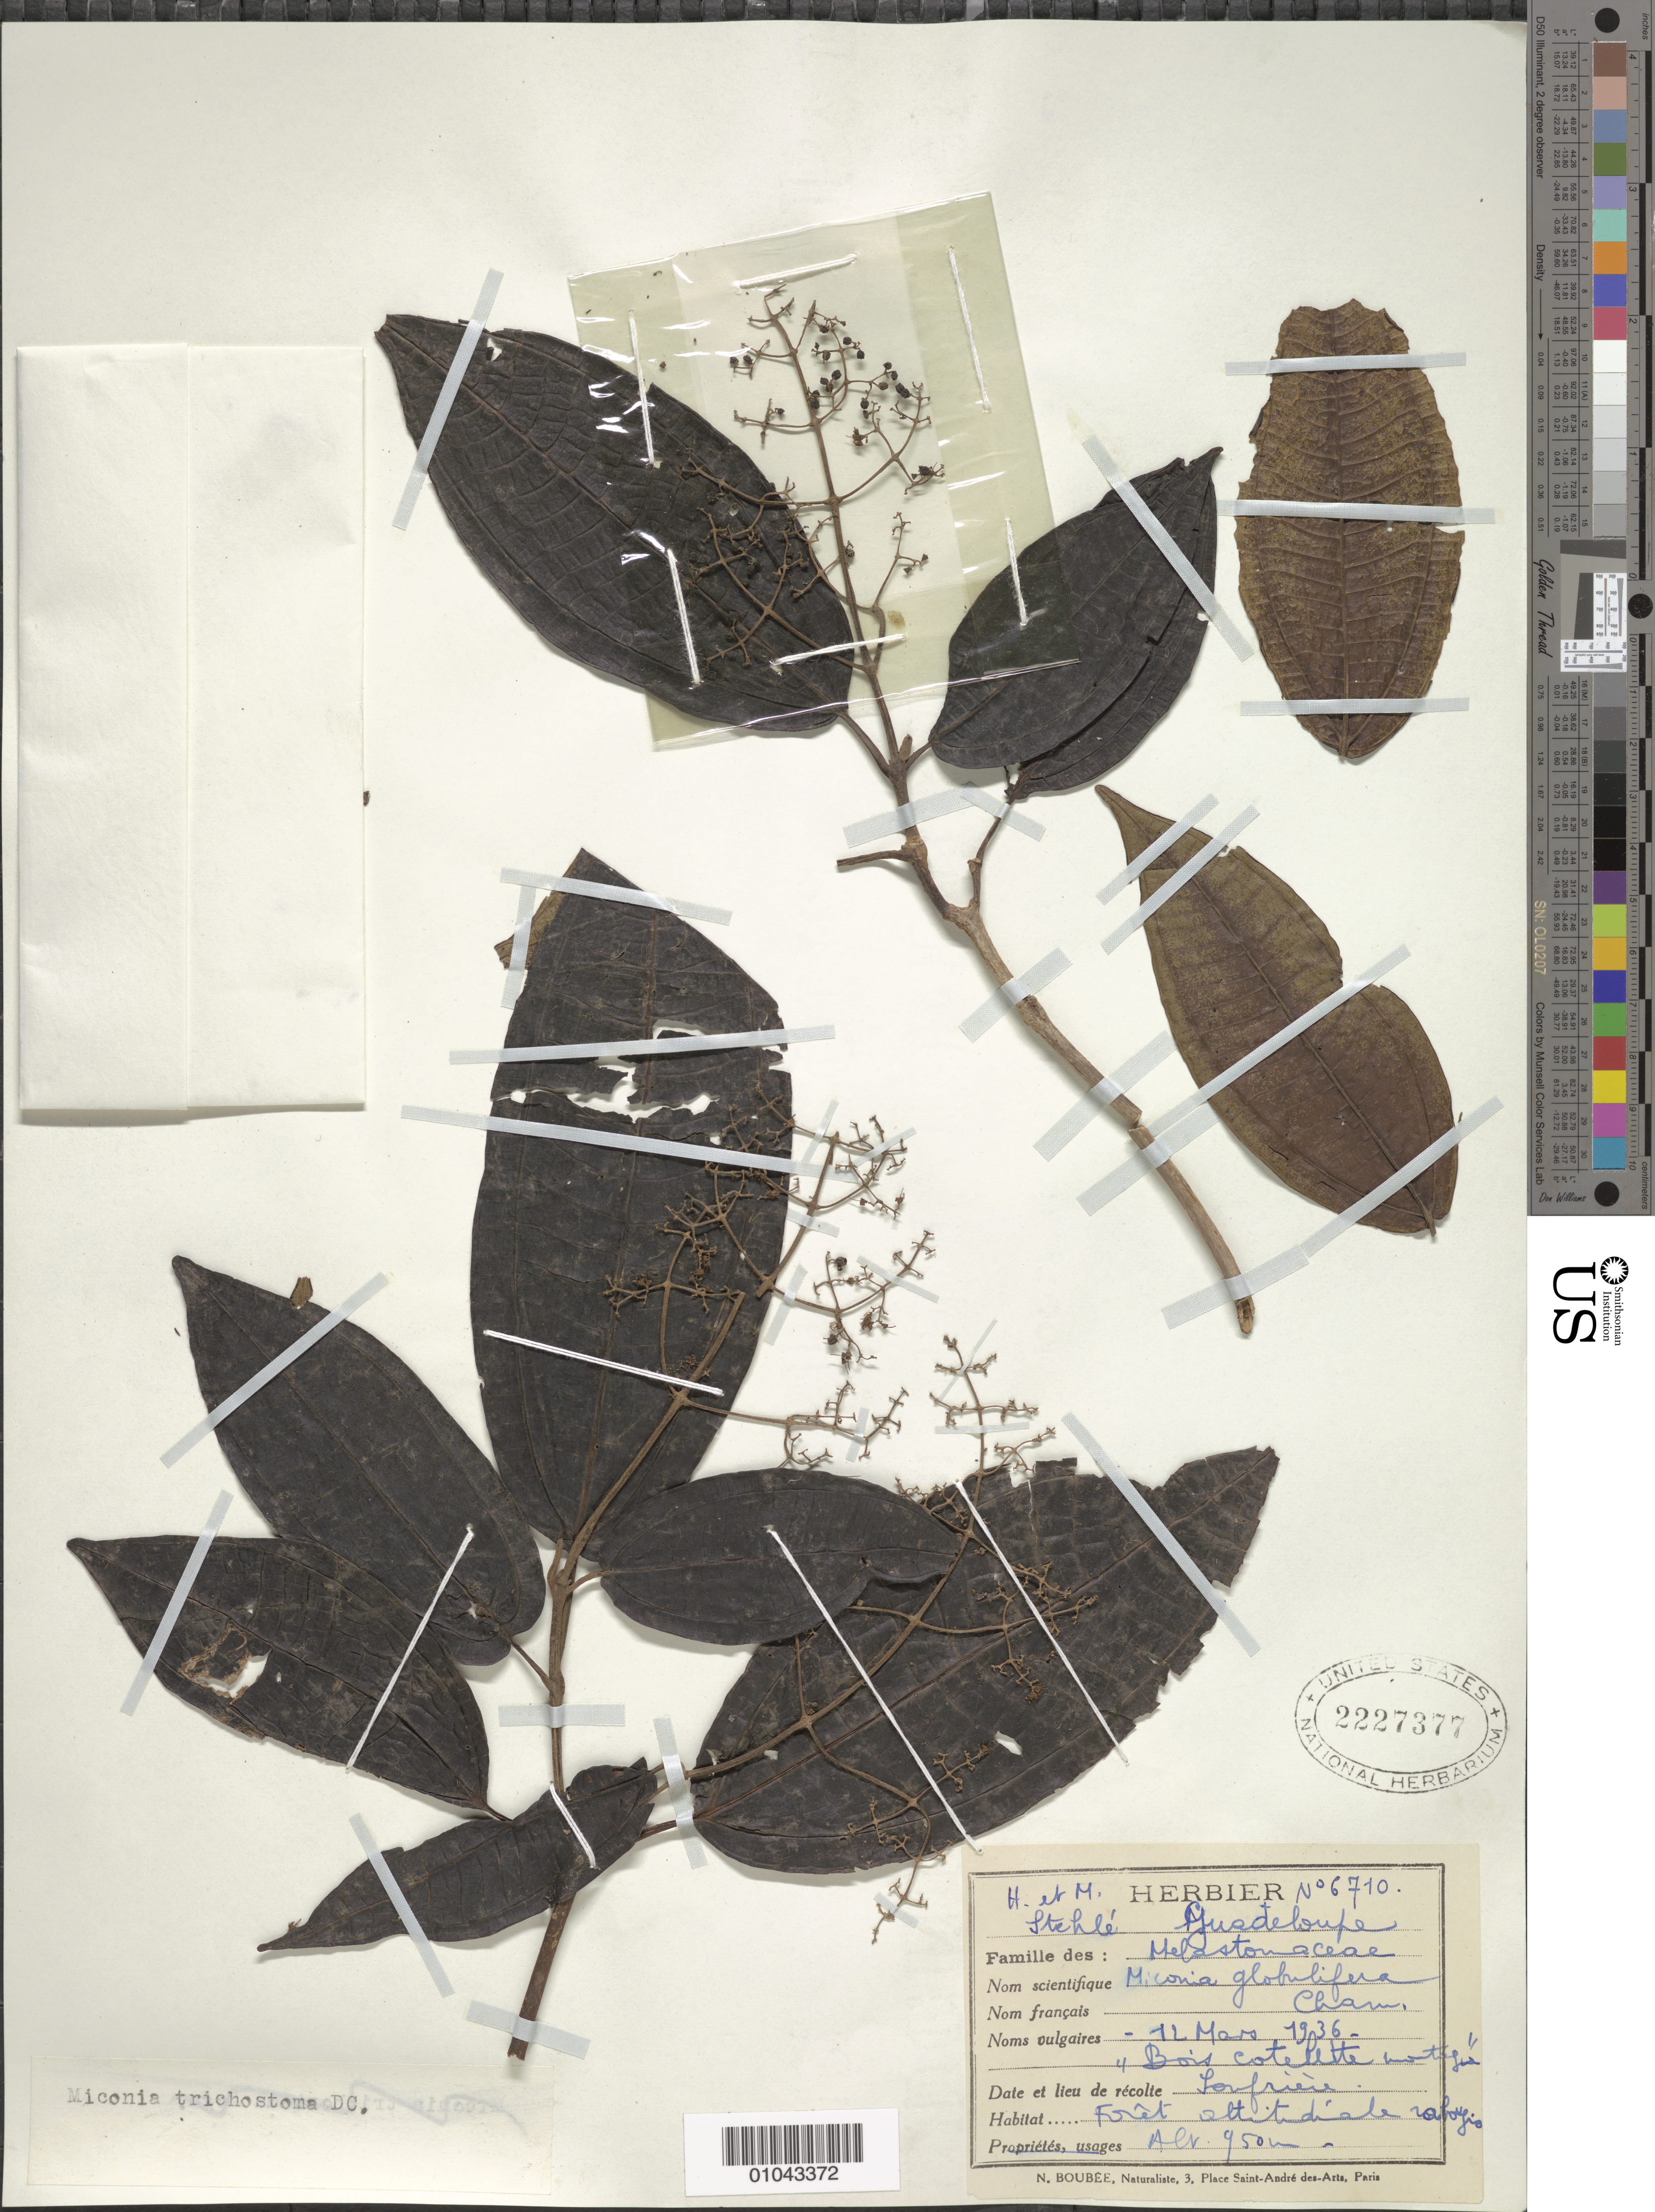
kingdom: Plantae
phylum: Tracheophyta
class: Magnoliopsida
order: Myrtales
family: Melastomataceae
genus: Miconia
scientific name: Miconia trichotoma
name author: (Desr.) DC.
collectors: H. Stehlé & M. Stehlé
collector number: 6710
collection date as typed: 12 Mar 1936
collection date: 1936-03-12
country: Guadeloupe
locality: Soufrière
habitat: Forêt altitudinale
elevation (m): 950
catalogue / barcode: US 2227377